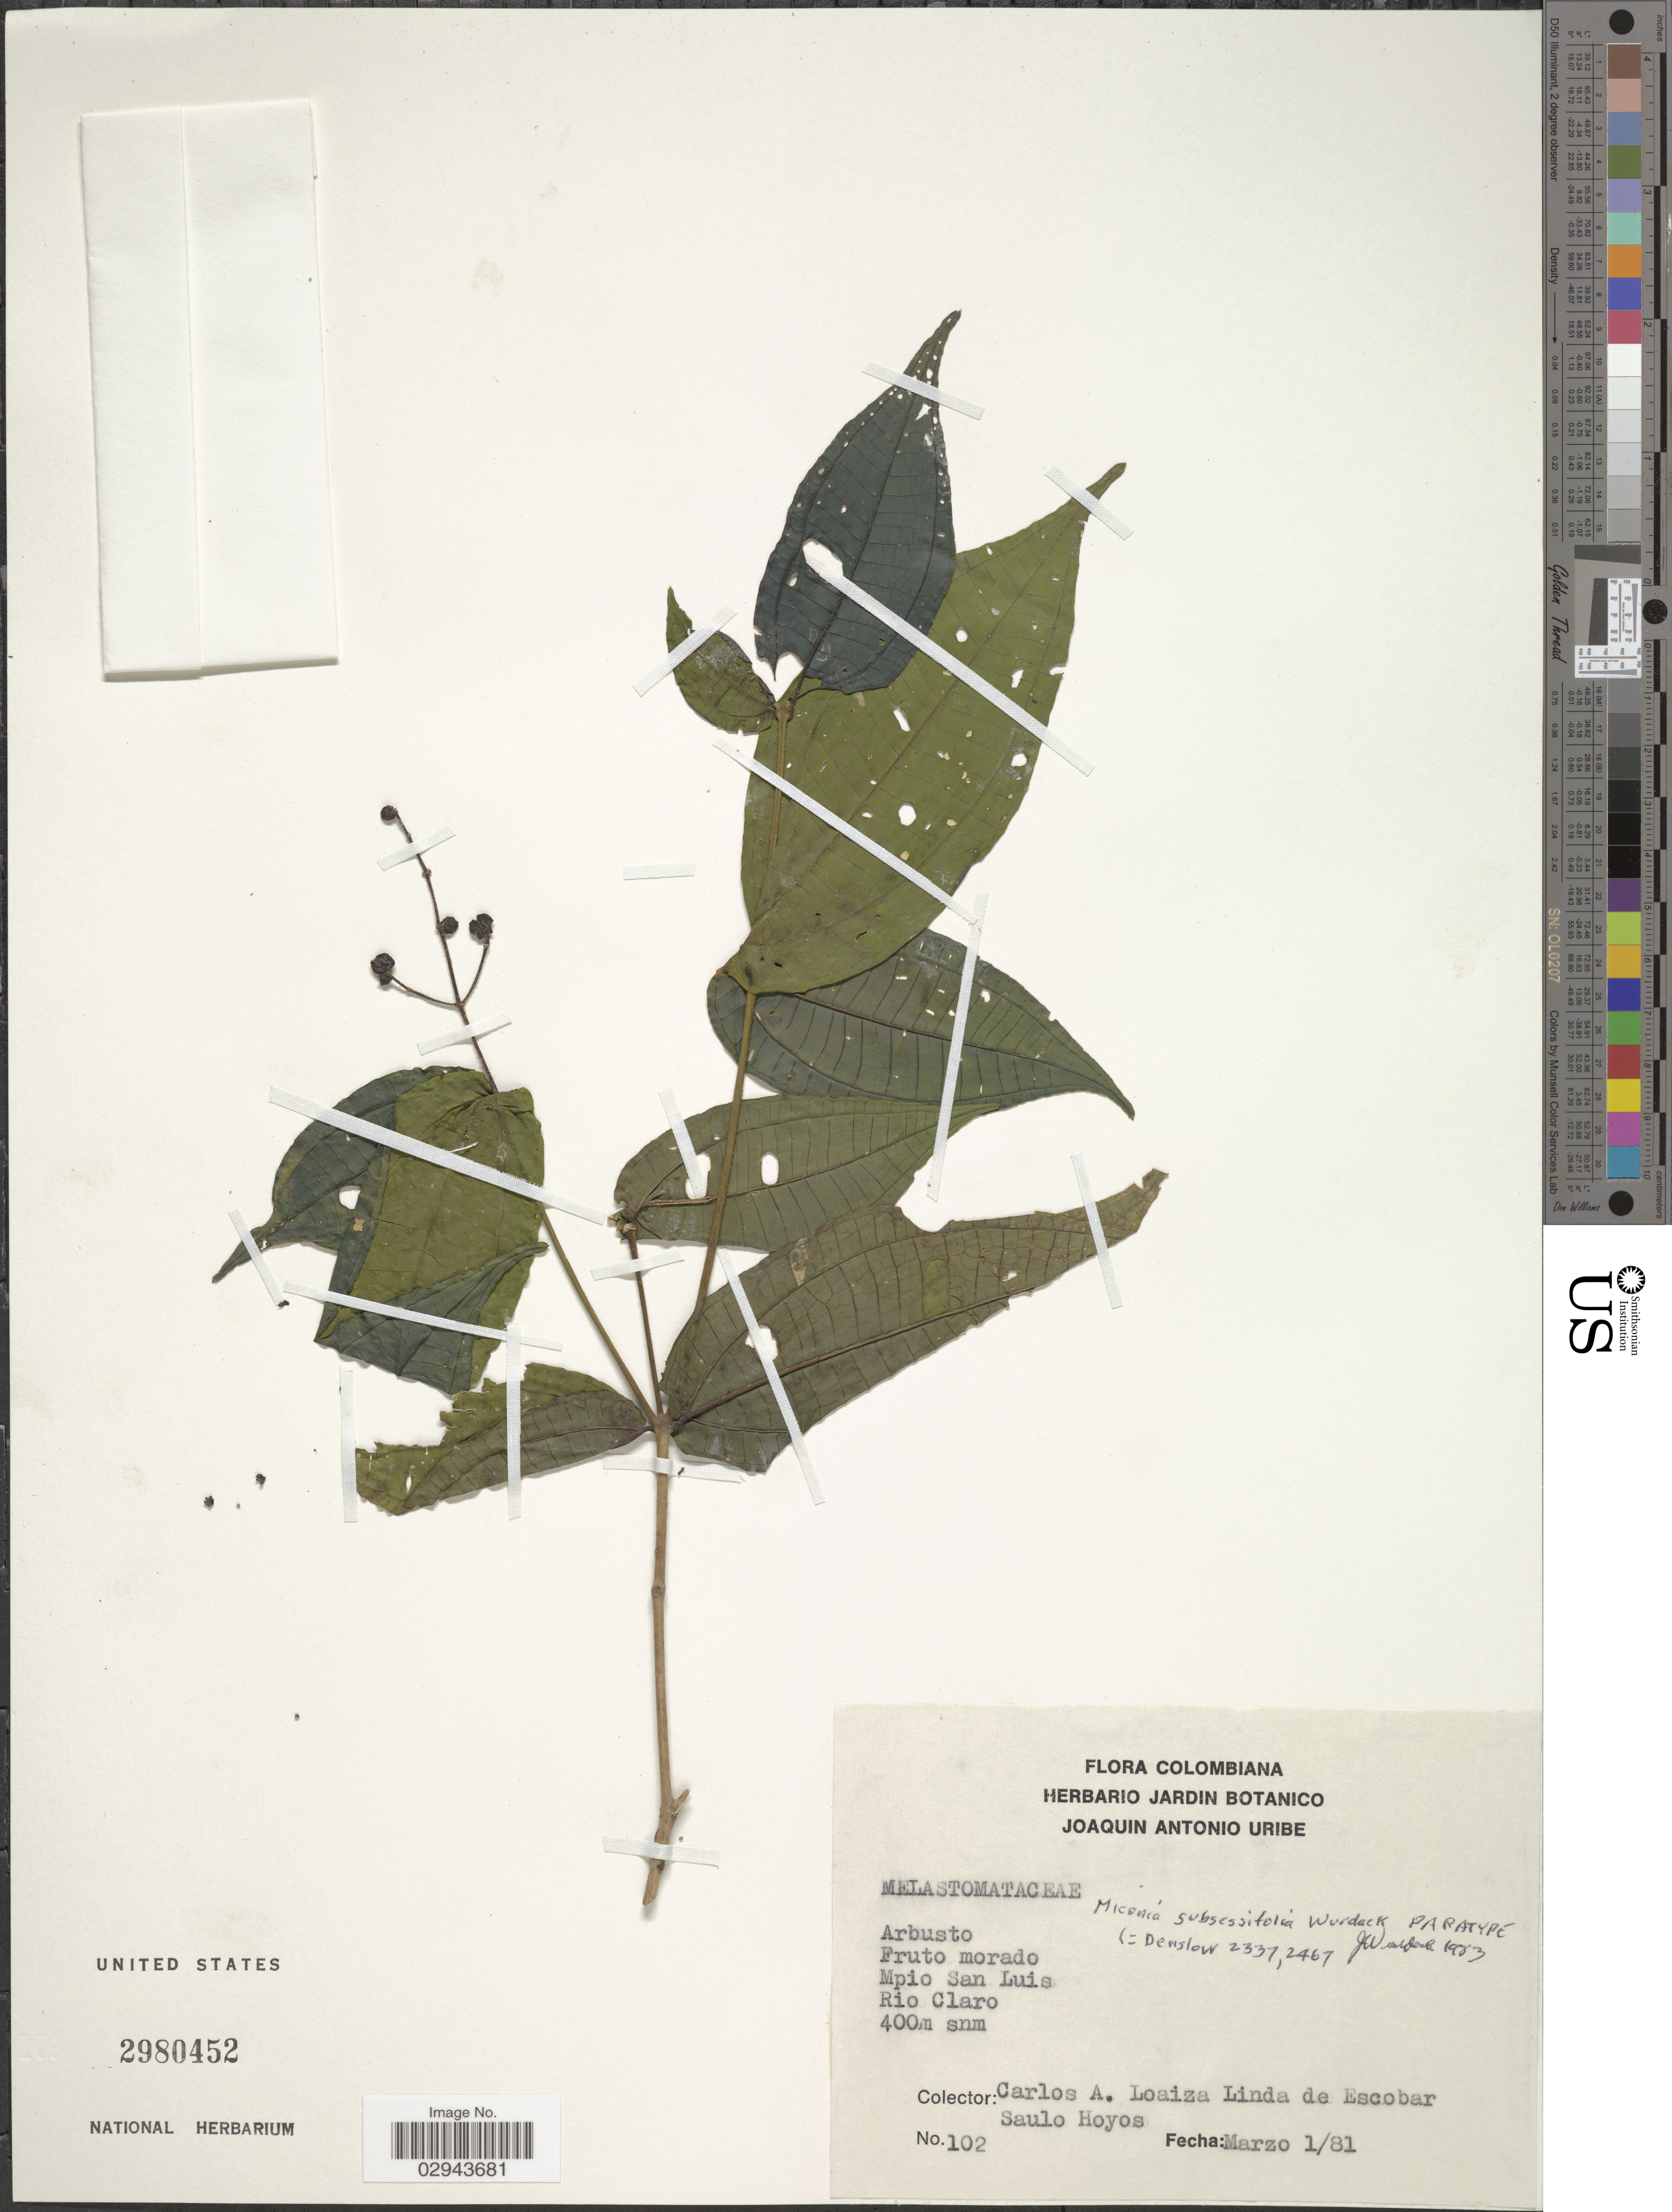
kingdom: Plantae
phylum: Tracheophyta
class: Magnoliopsida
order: Myrtales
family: Melastomataceae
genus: Miconia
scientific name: Miconia subsessilifolia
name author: Wurdack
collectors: C. Loaiza P., L. K. de Escobar & S. E. Hoyos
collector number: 102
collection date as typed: Transcribed d/m/y: 1/3/81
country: Colombia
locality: Mpio San Luis. Rio Claro.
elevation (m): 400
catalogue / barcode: US 2980452